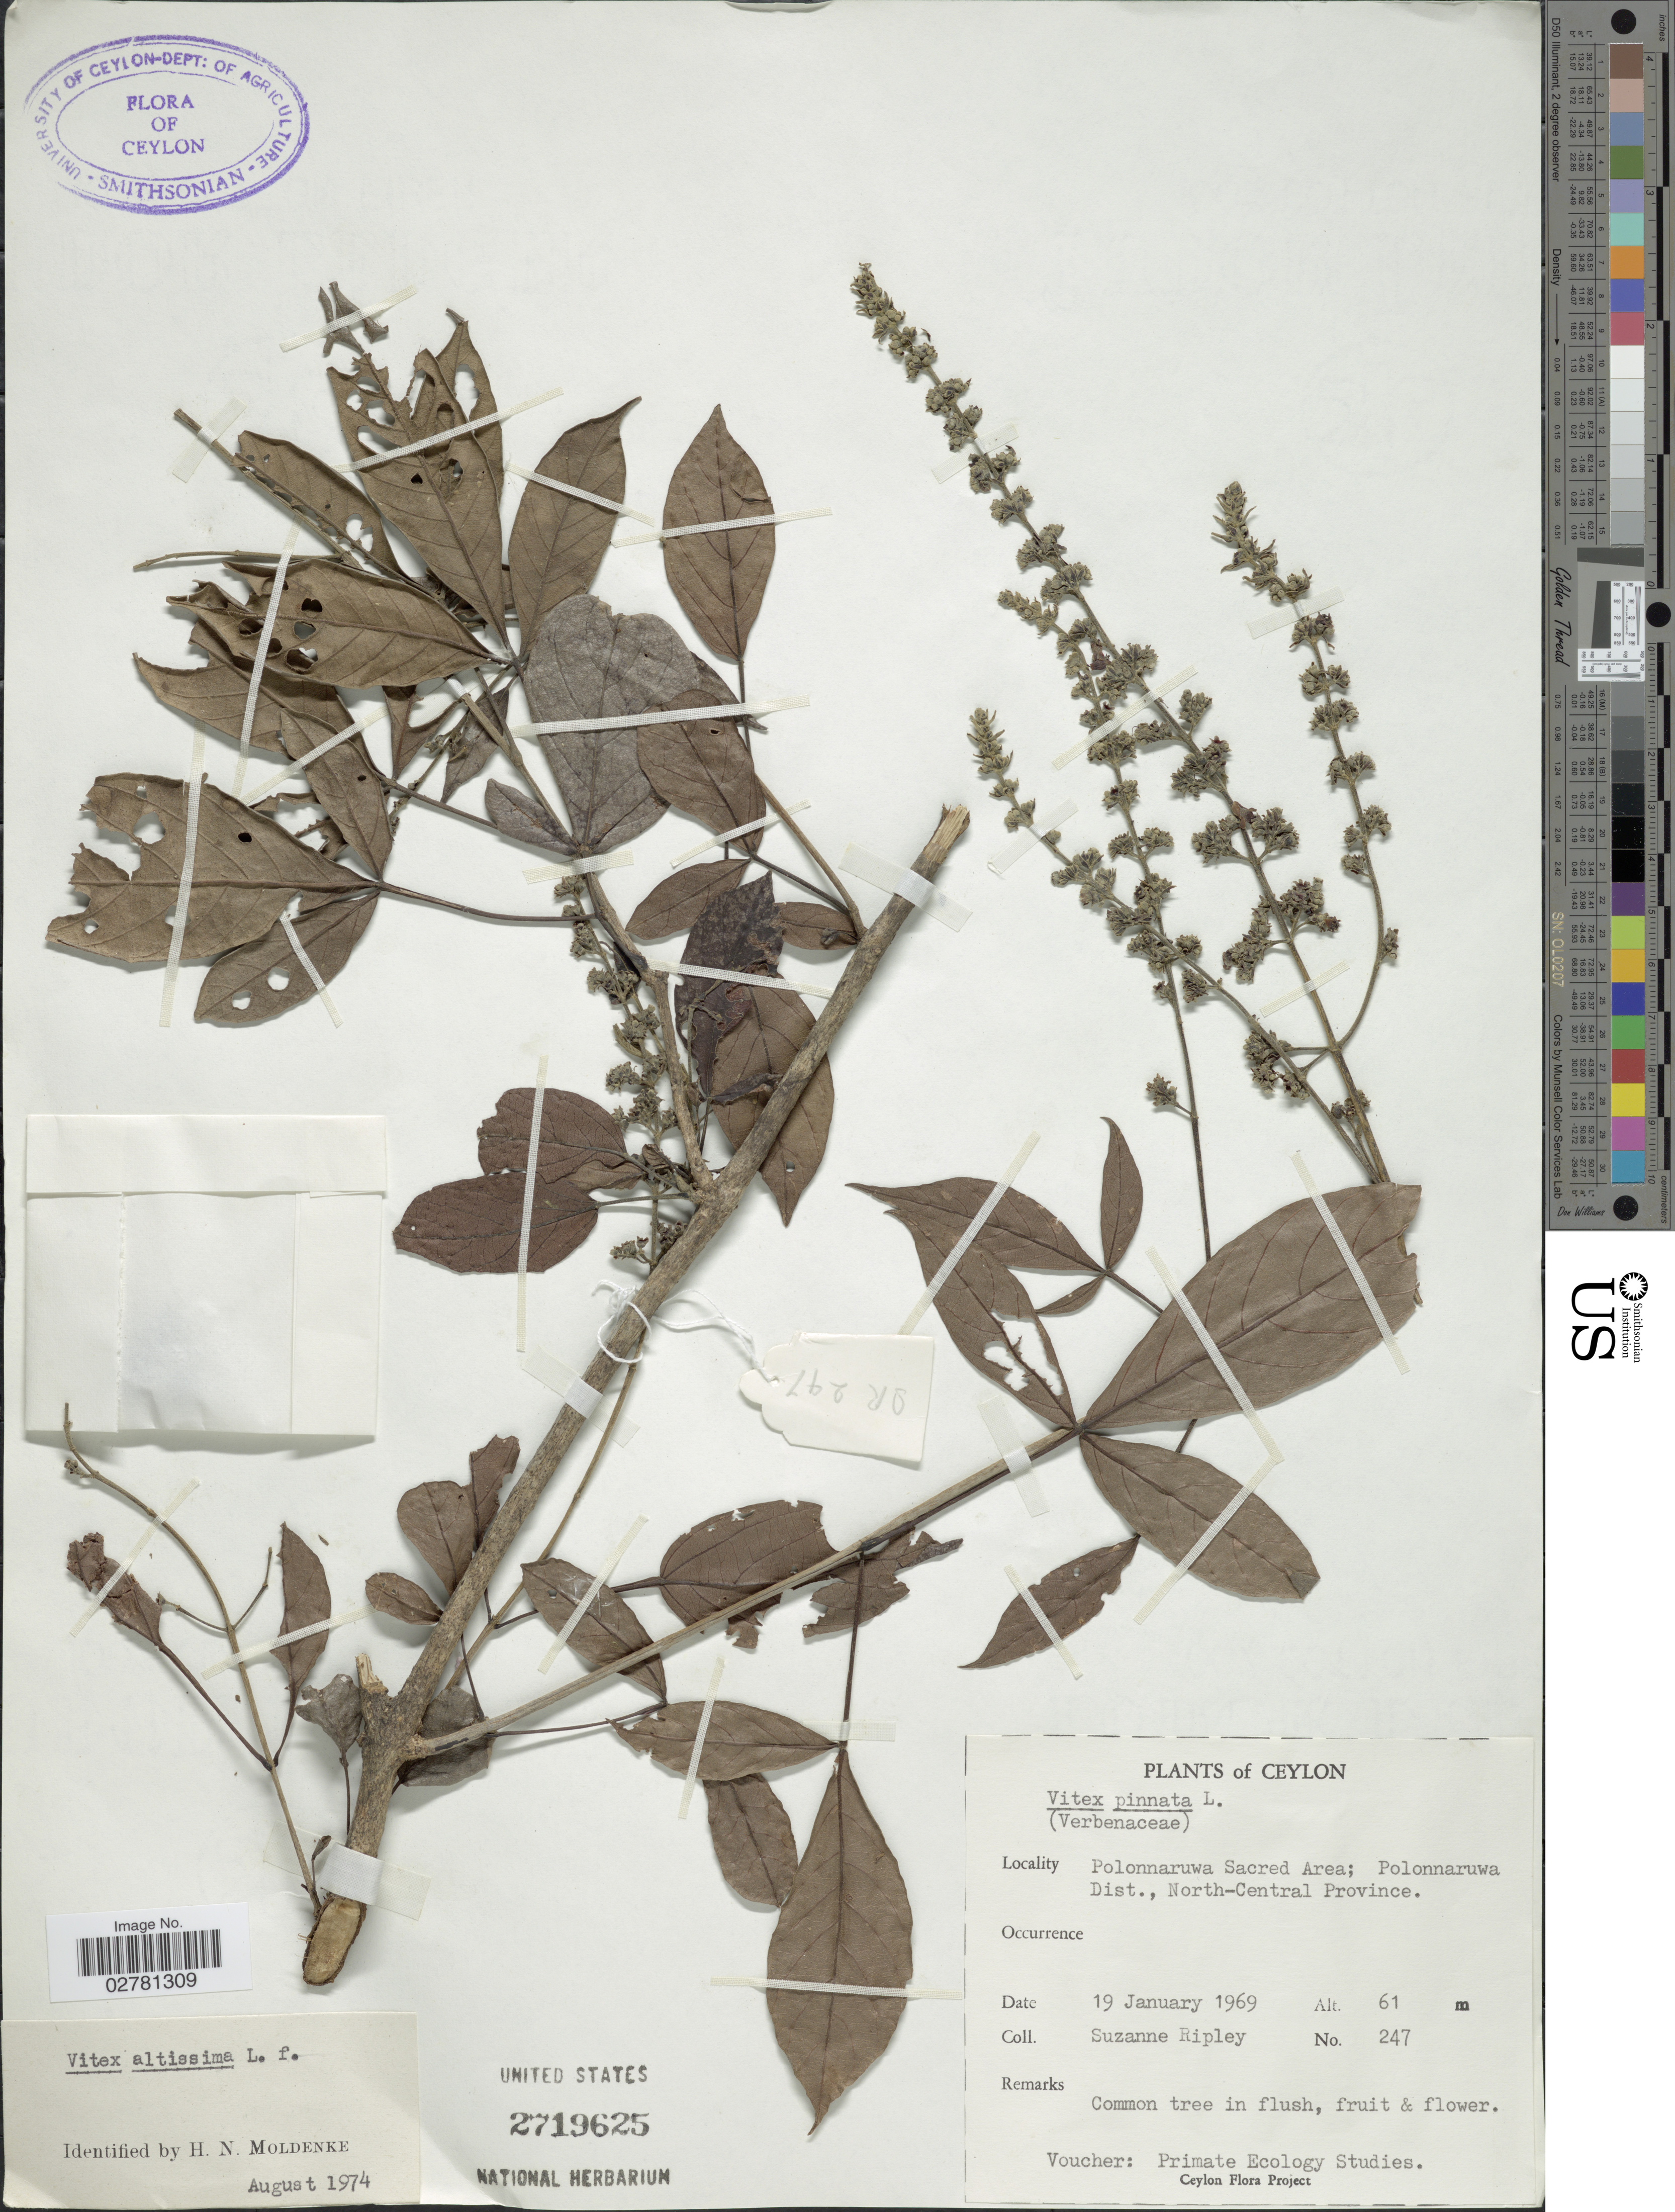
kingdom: Plantae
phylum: Tracheophyta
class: Magnoliopsida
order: Lamiales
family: Lamiaceae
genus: Vitex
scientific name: Vitex altissima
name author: L. f.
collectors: S. Ripley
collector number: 247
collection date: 1969-01-19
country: Sri Lanka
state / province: North Central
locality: Ceylon. Polonnaruwa Sacred Area; Polonnaruwa Dist.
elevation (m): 61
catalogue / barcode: US 2719625